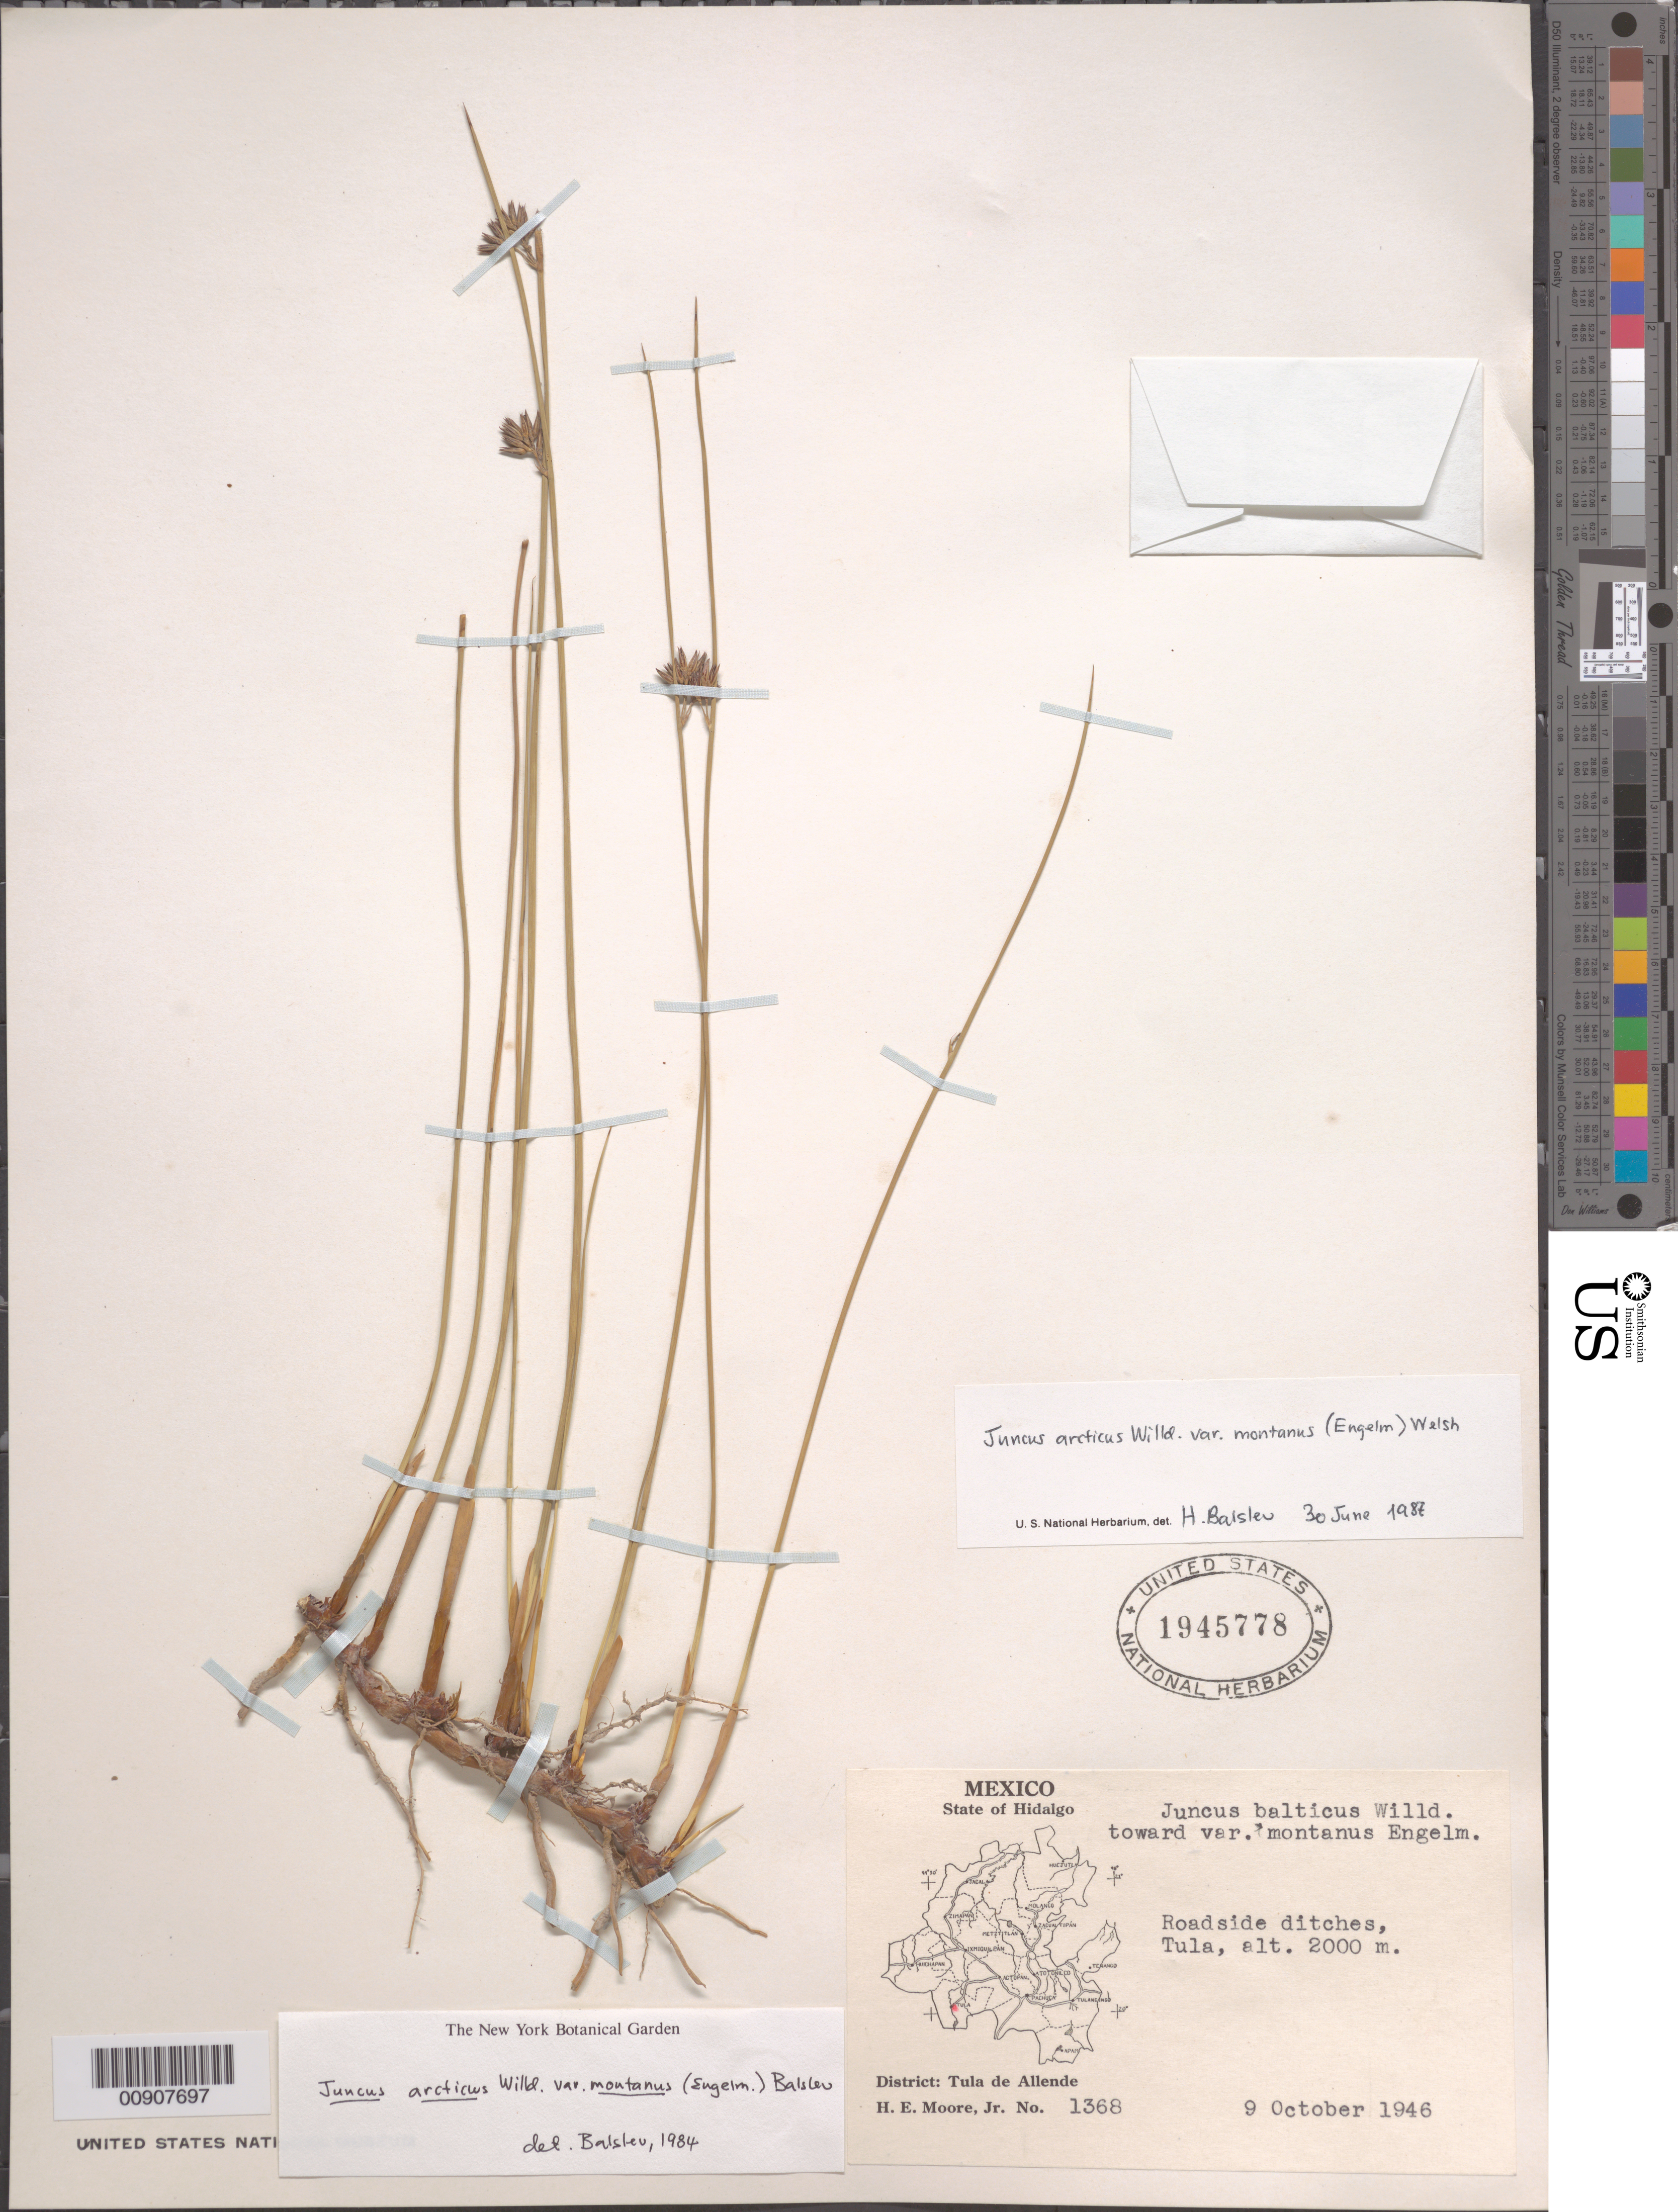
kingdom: Plantae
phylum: Tracheophyta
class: Liliopsida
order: Poales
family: Juncaceae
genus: Juncus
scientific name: Juncus arcticus var. montanus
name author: (Engelm.) S.L. Welsh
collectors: H. E. Moore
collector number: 1368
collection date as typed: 09 Oct 1946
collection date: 1946-10-09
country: Mexico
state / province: Hidalgo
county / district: Tula de Allende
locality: Tula, District Tula de Allende, State of Hidalgo.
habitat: Roadside ditches.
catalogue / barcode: US 1945778